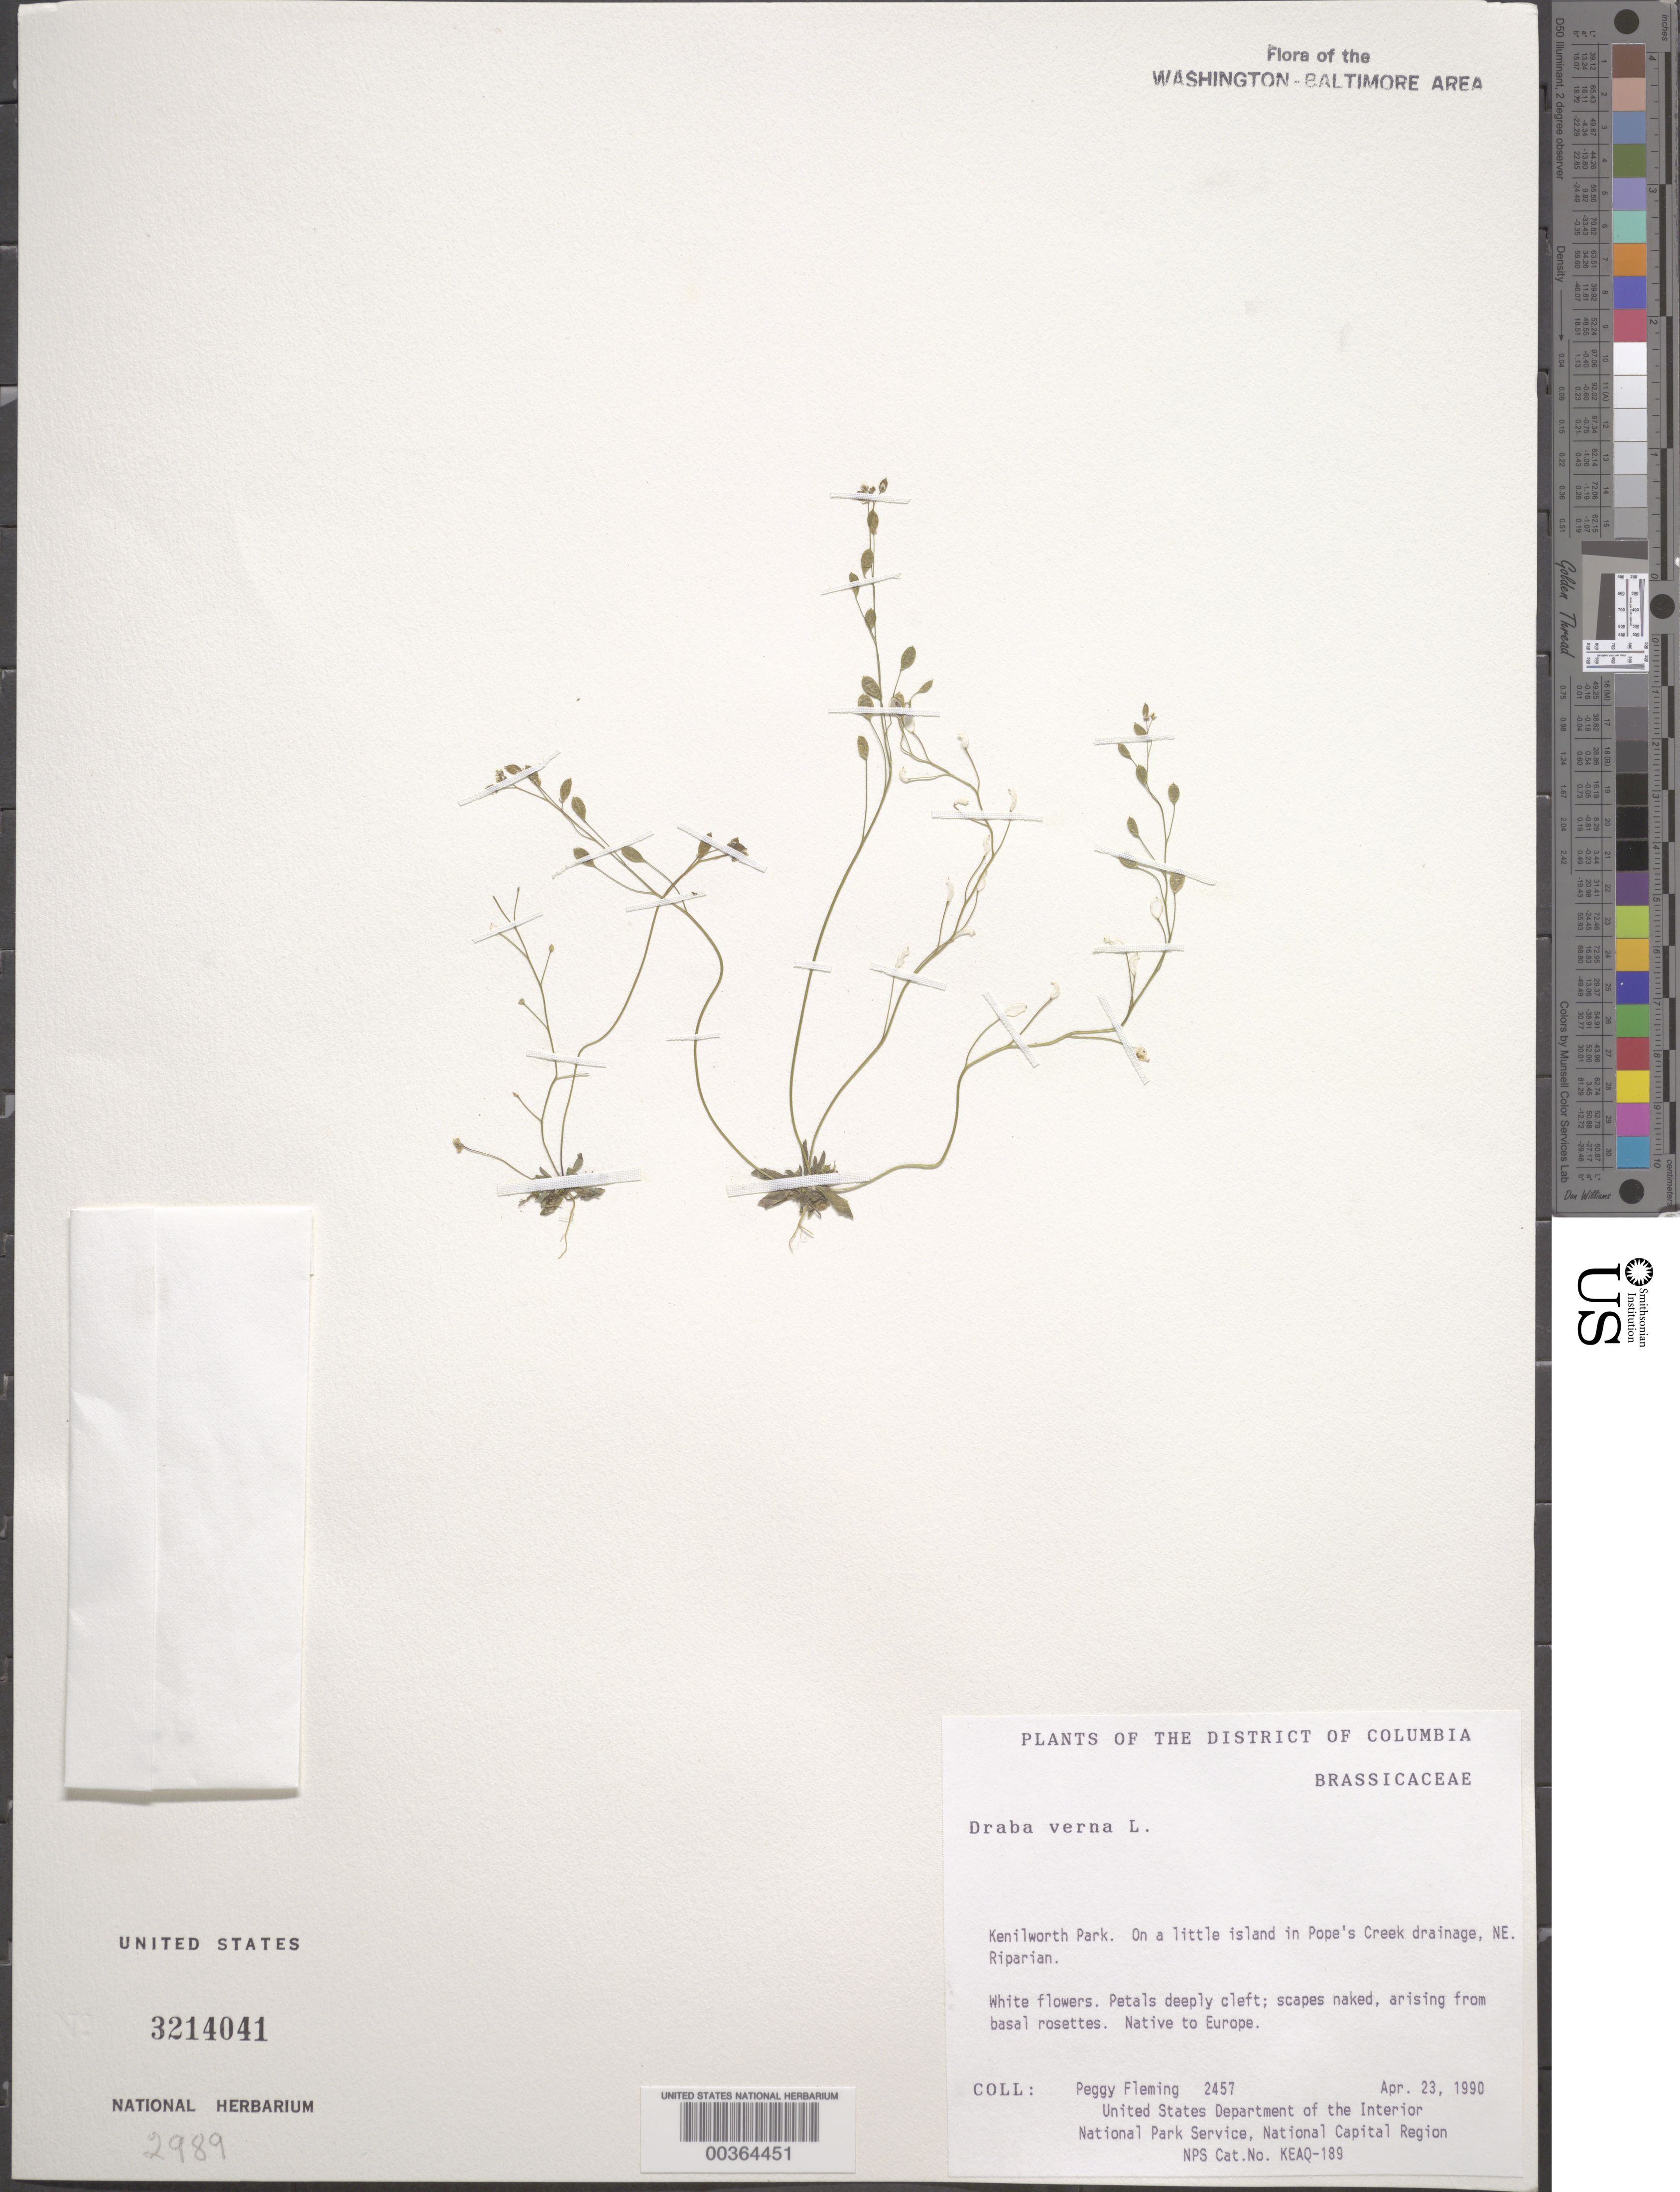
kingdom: Plantae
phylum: Tracheophyta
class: Magnoliopsida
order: Brassicales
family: Brassicaceae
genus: Draba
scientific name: Draba verna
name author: L.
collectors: P. Fleming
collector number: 2457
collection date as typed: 23 Apr 1990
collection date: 1990-04-23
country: United States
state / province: District of Columbia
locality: Kenilworth Park, on Little Island in Pope's Creek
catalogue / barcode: US 3214041